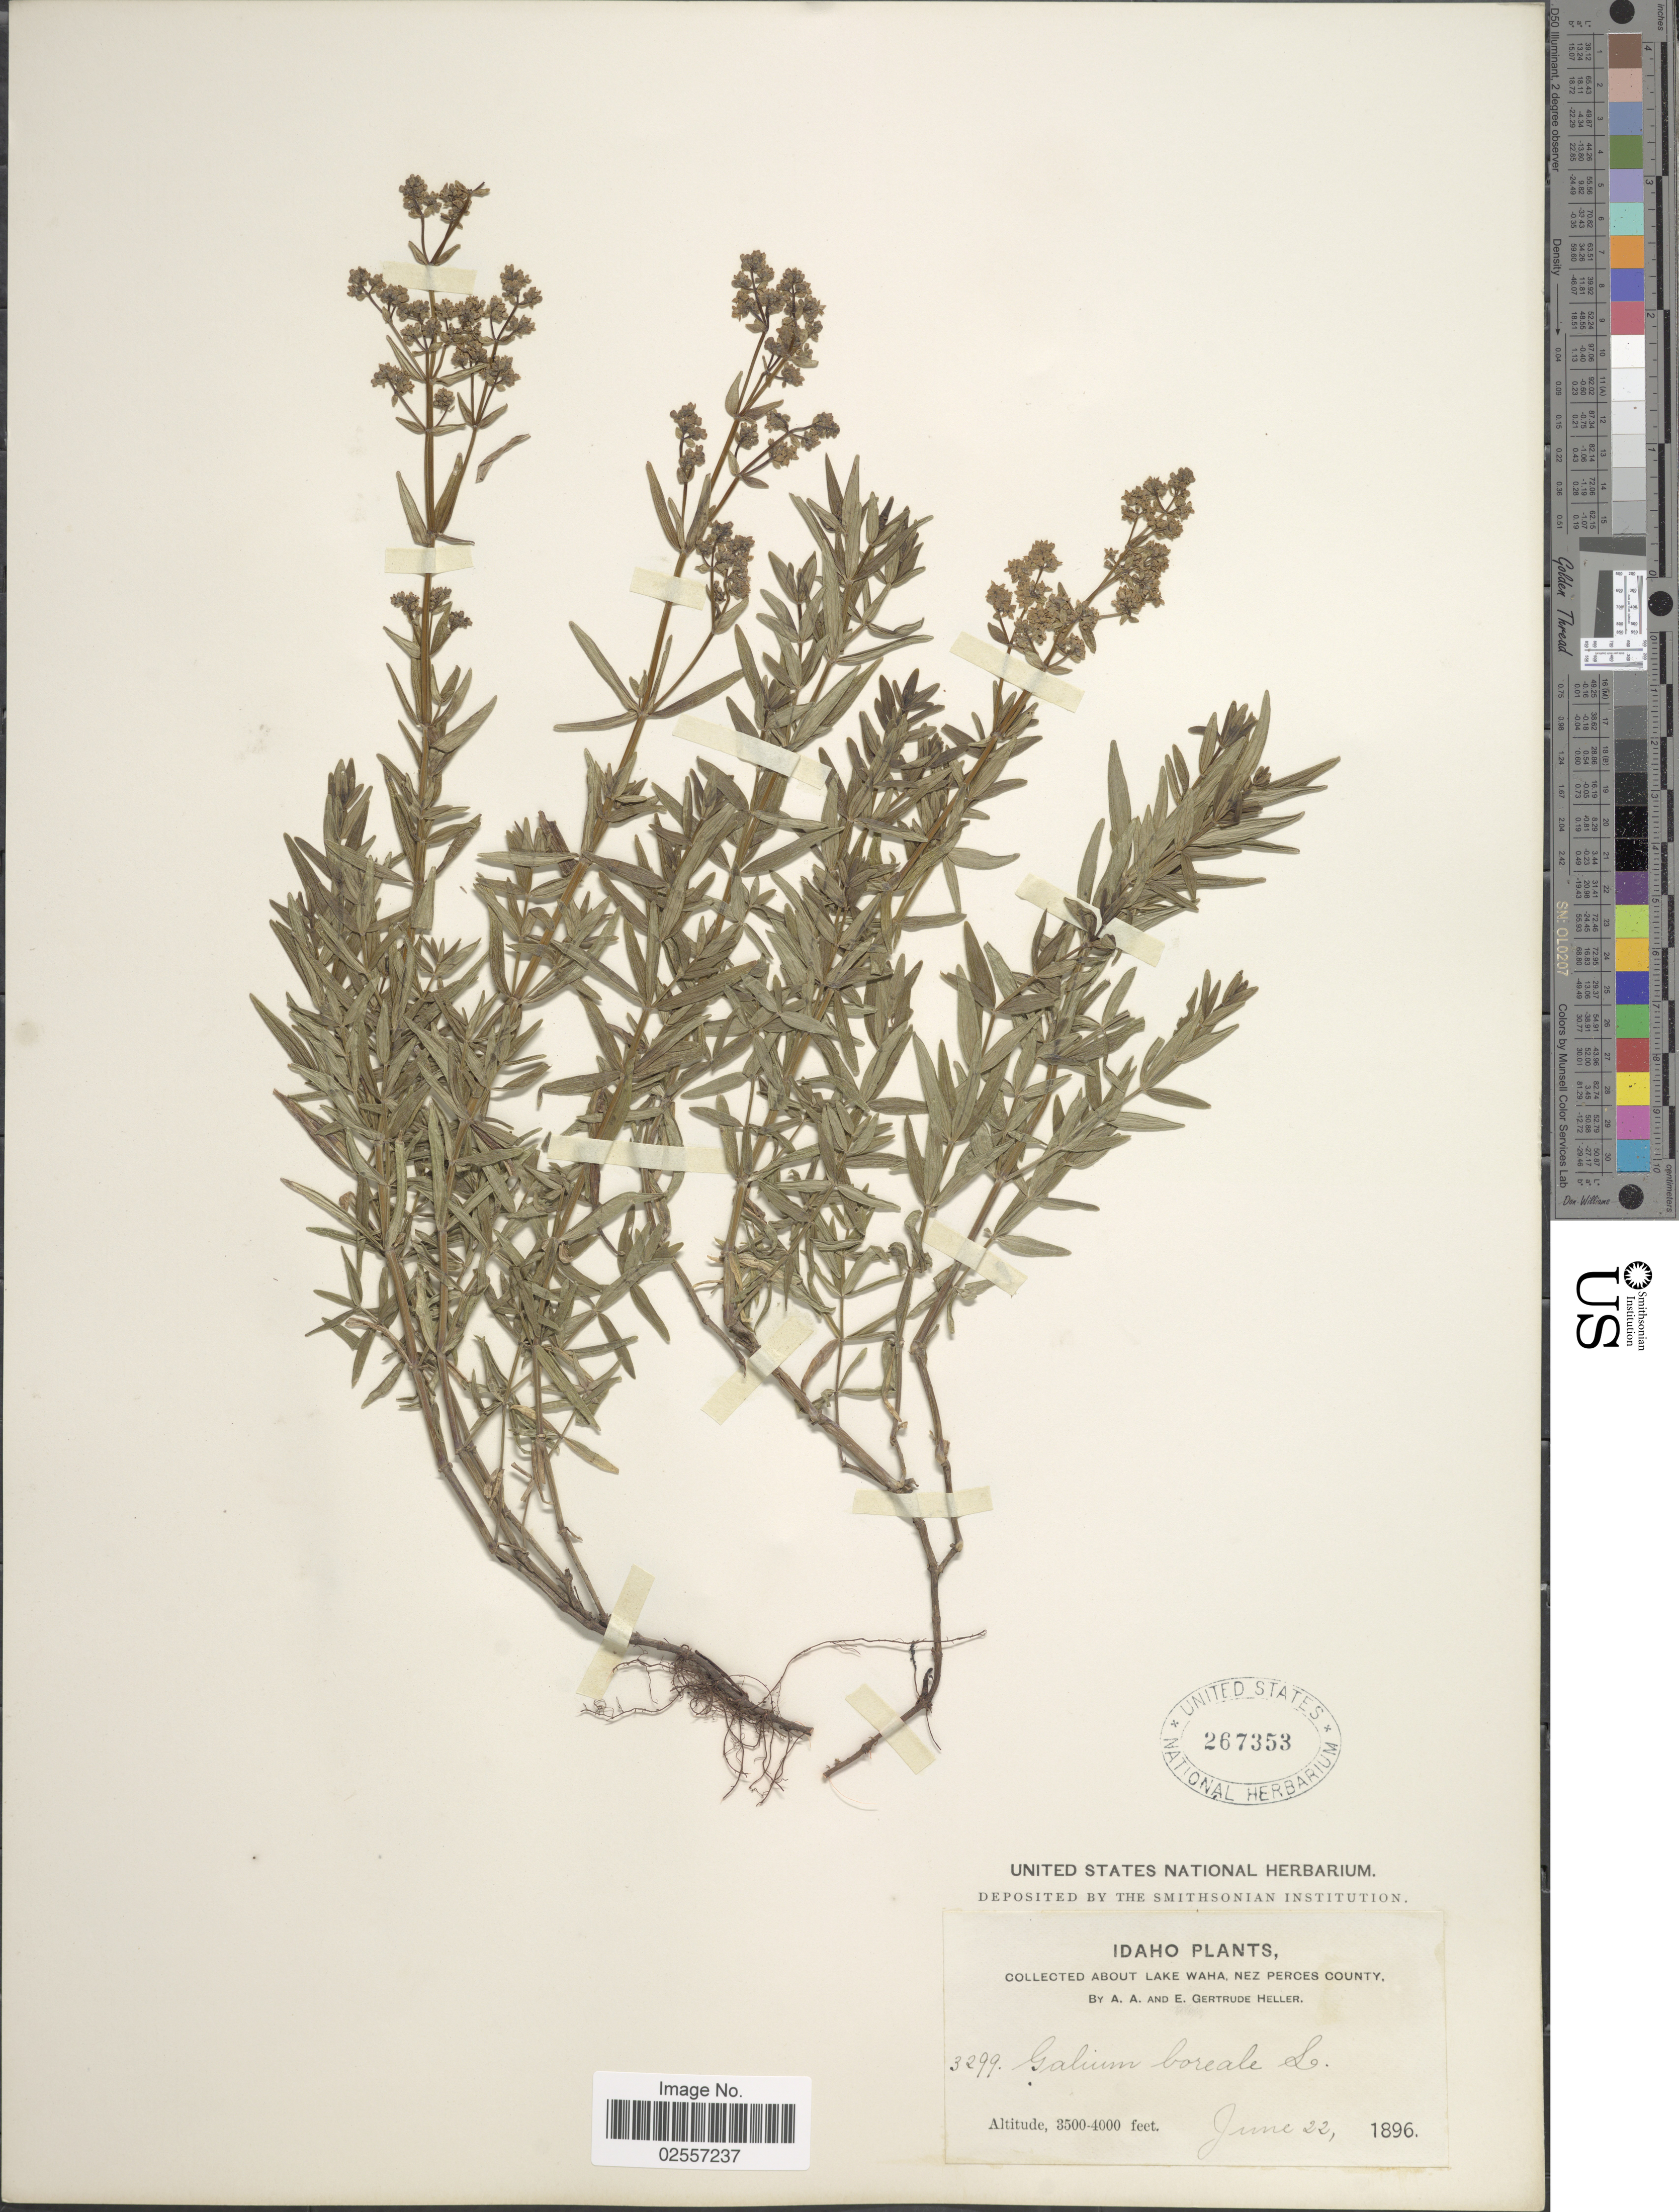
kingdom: Plantae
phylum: Tracheophyta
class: Magnoliopsida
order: Gentianales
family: Rubiaceae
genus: Galium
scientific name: Galium boreale L.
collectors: A. A. Heller & E. Gertrude Heller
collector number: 3299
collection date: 1896-06-22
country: United States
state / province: Idaho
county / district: Nez Perce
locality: About Lake Waha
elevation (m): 1067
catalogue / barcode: US 267353